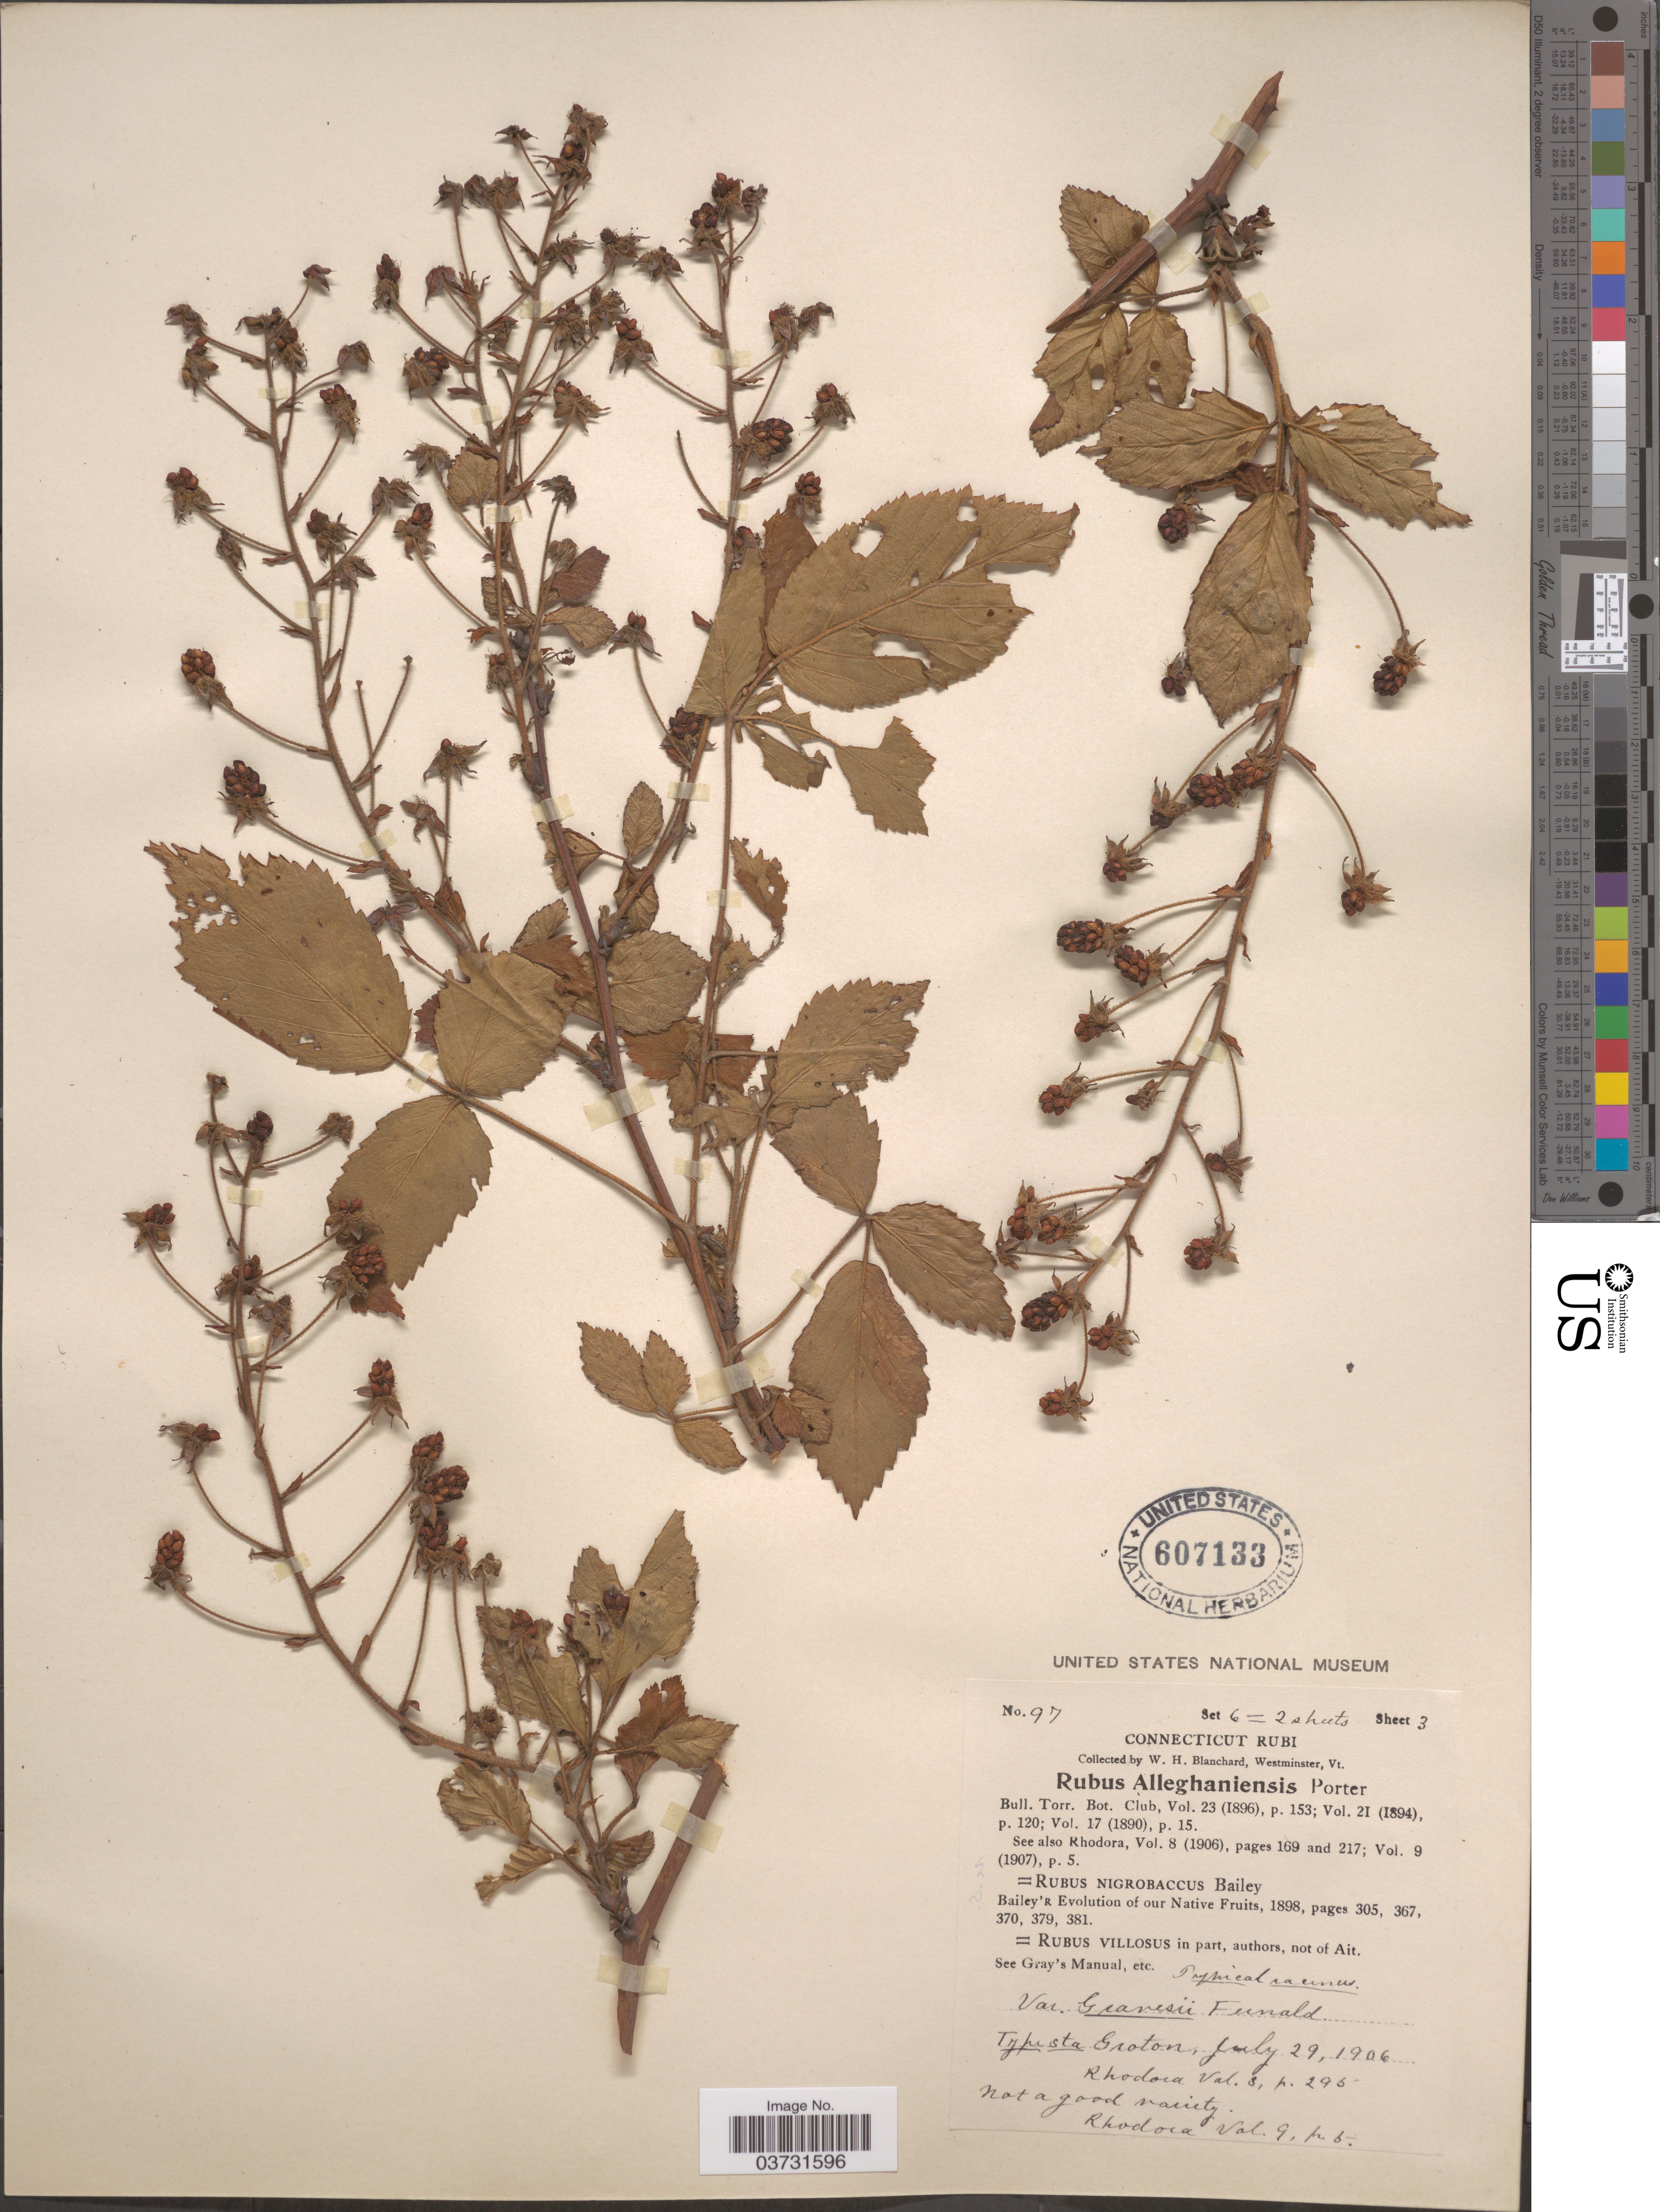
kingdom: Plantae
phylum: Tracheophyta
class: Magnoliopsida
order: Rosales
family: Rosaceae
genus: Rubus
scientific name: Rubus nigrobaccus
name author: L.H. Bailey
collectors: W. H. Blanchard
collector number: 97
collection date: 1906-07-29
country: United States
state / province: Connecticut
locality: Type sta Groton.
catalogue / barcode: US 607133